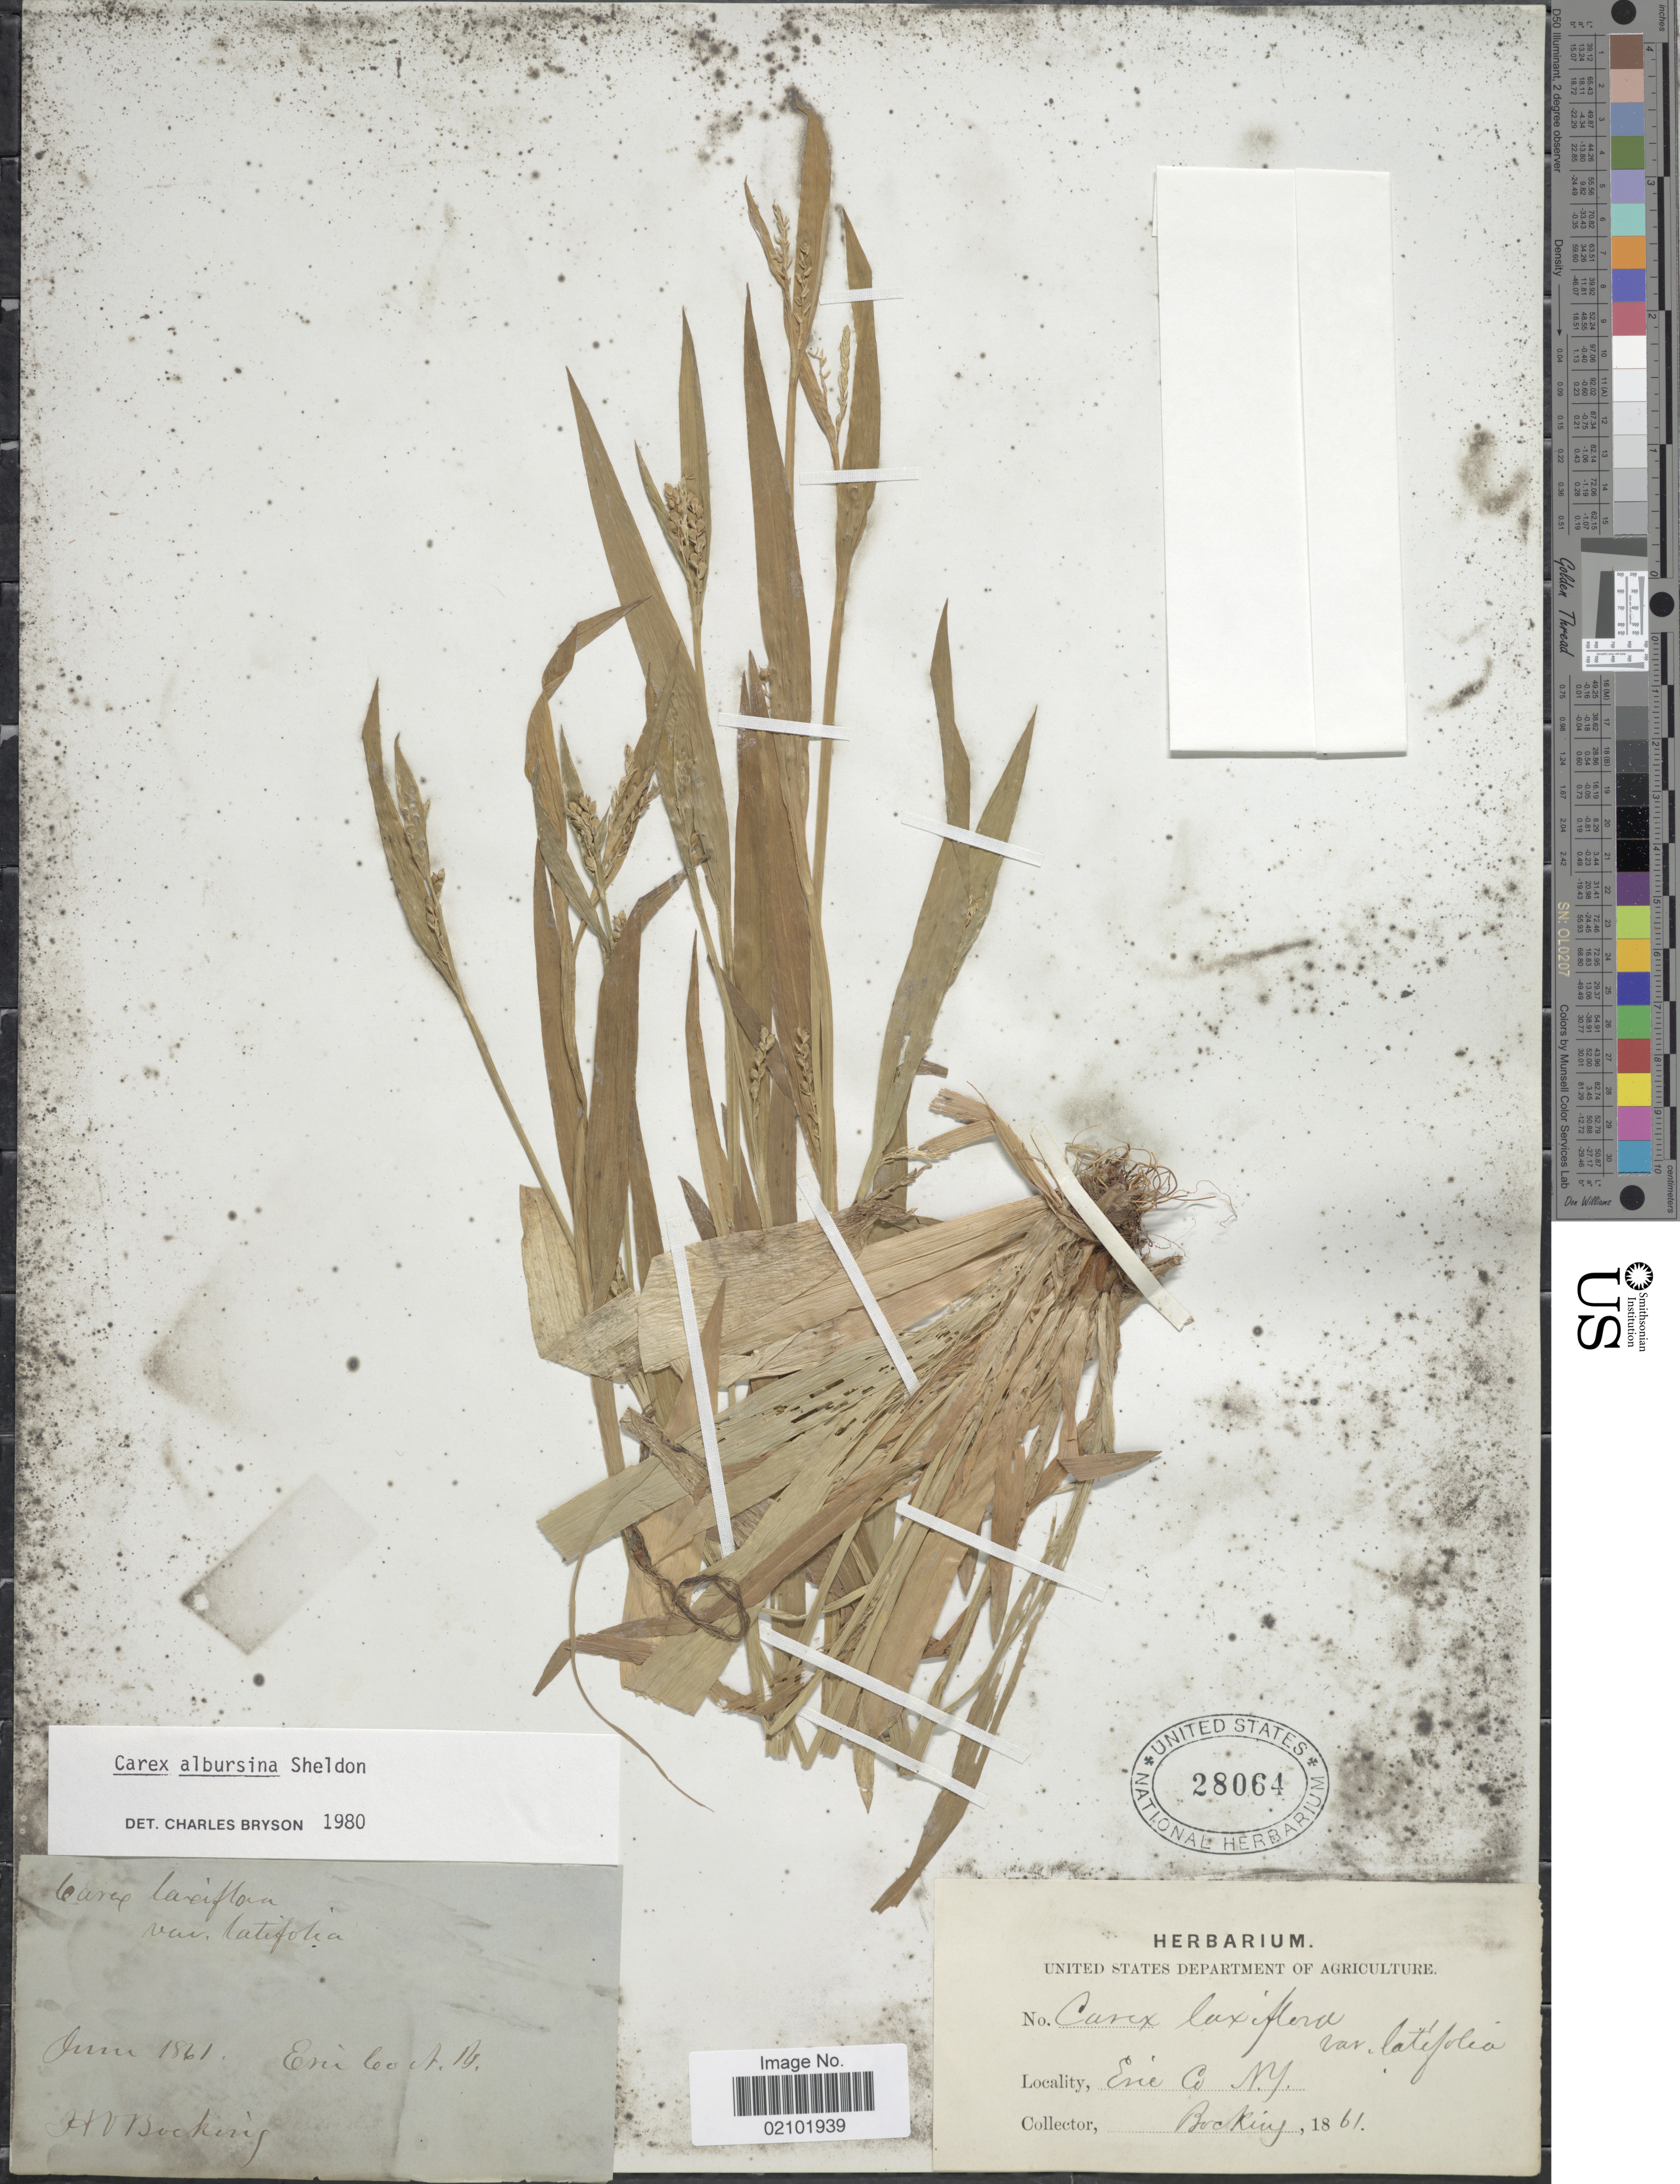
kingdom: Plantae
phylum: Tracheophyta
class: Liliopsida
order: Poales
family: Cyperaceae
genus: Carex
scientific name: Carex albursina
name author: E. Sheld.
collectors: H. Bocking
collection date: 1861-06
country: United States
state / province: New York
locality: Erie Co.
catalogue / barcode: US 28064